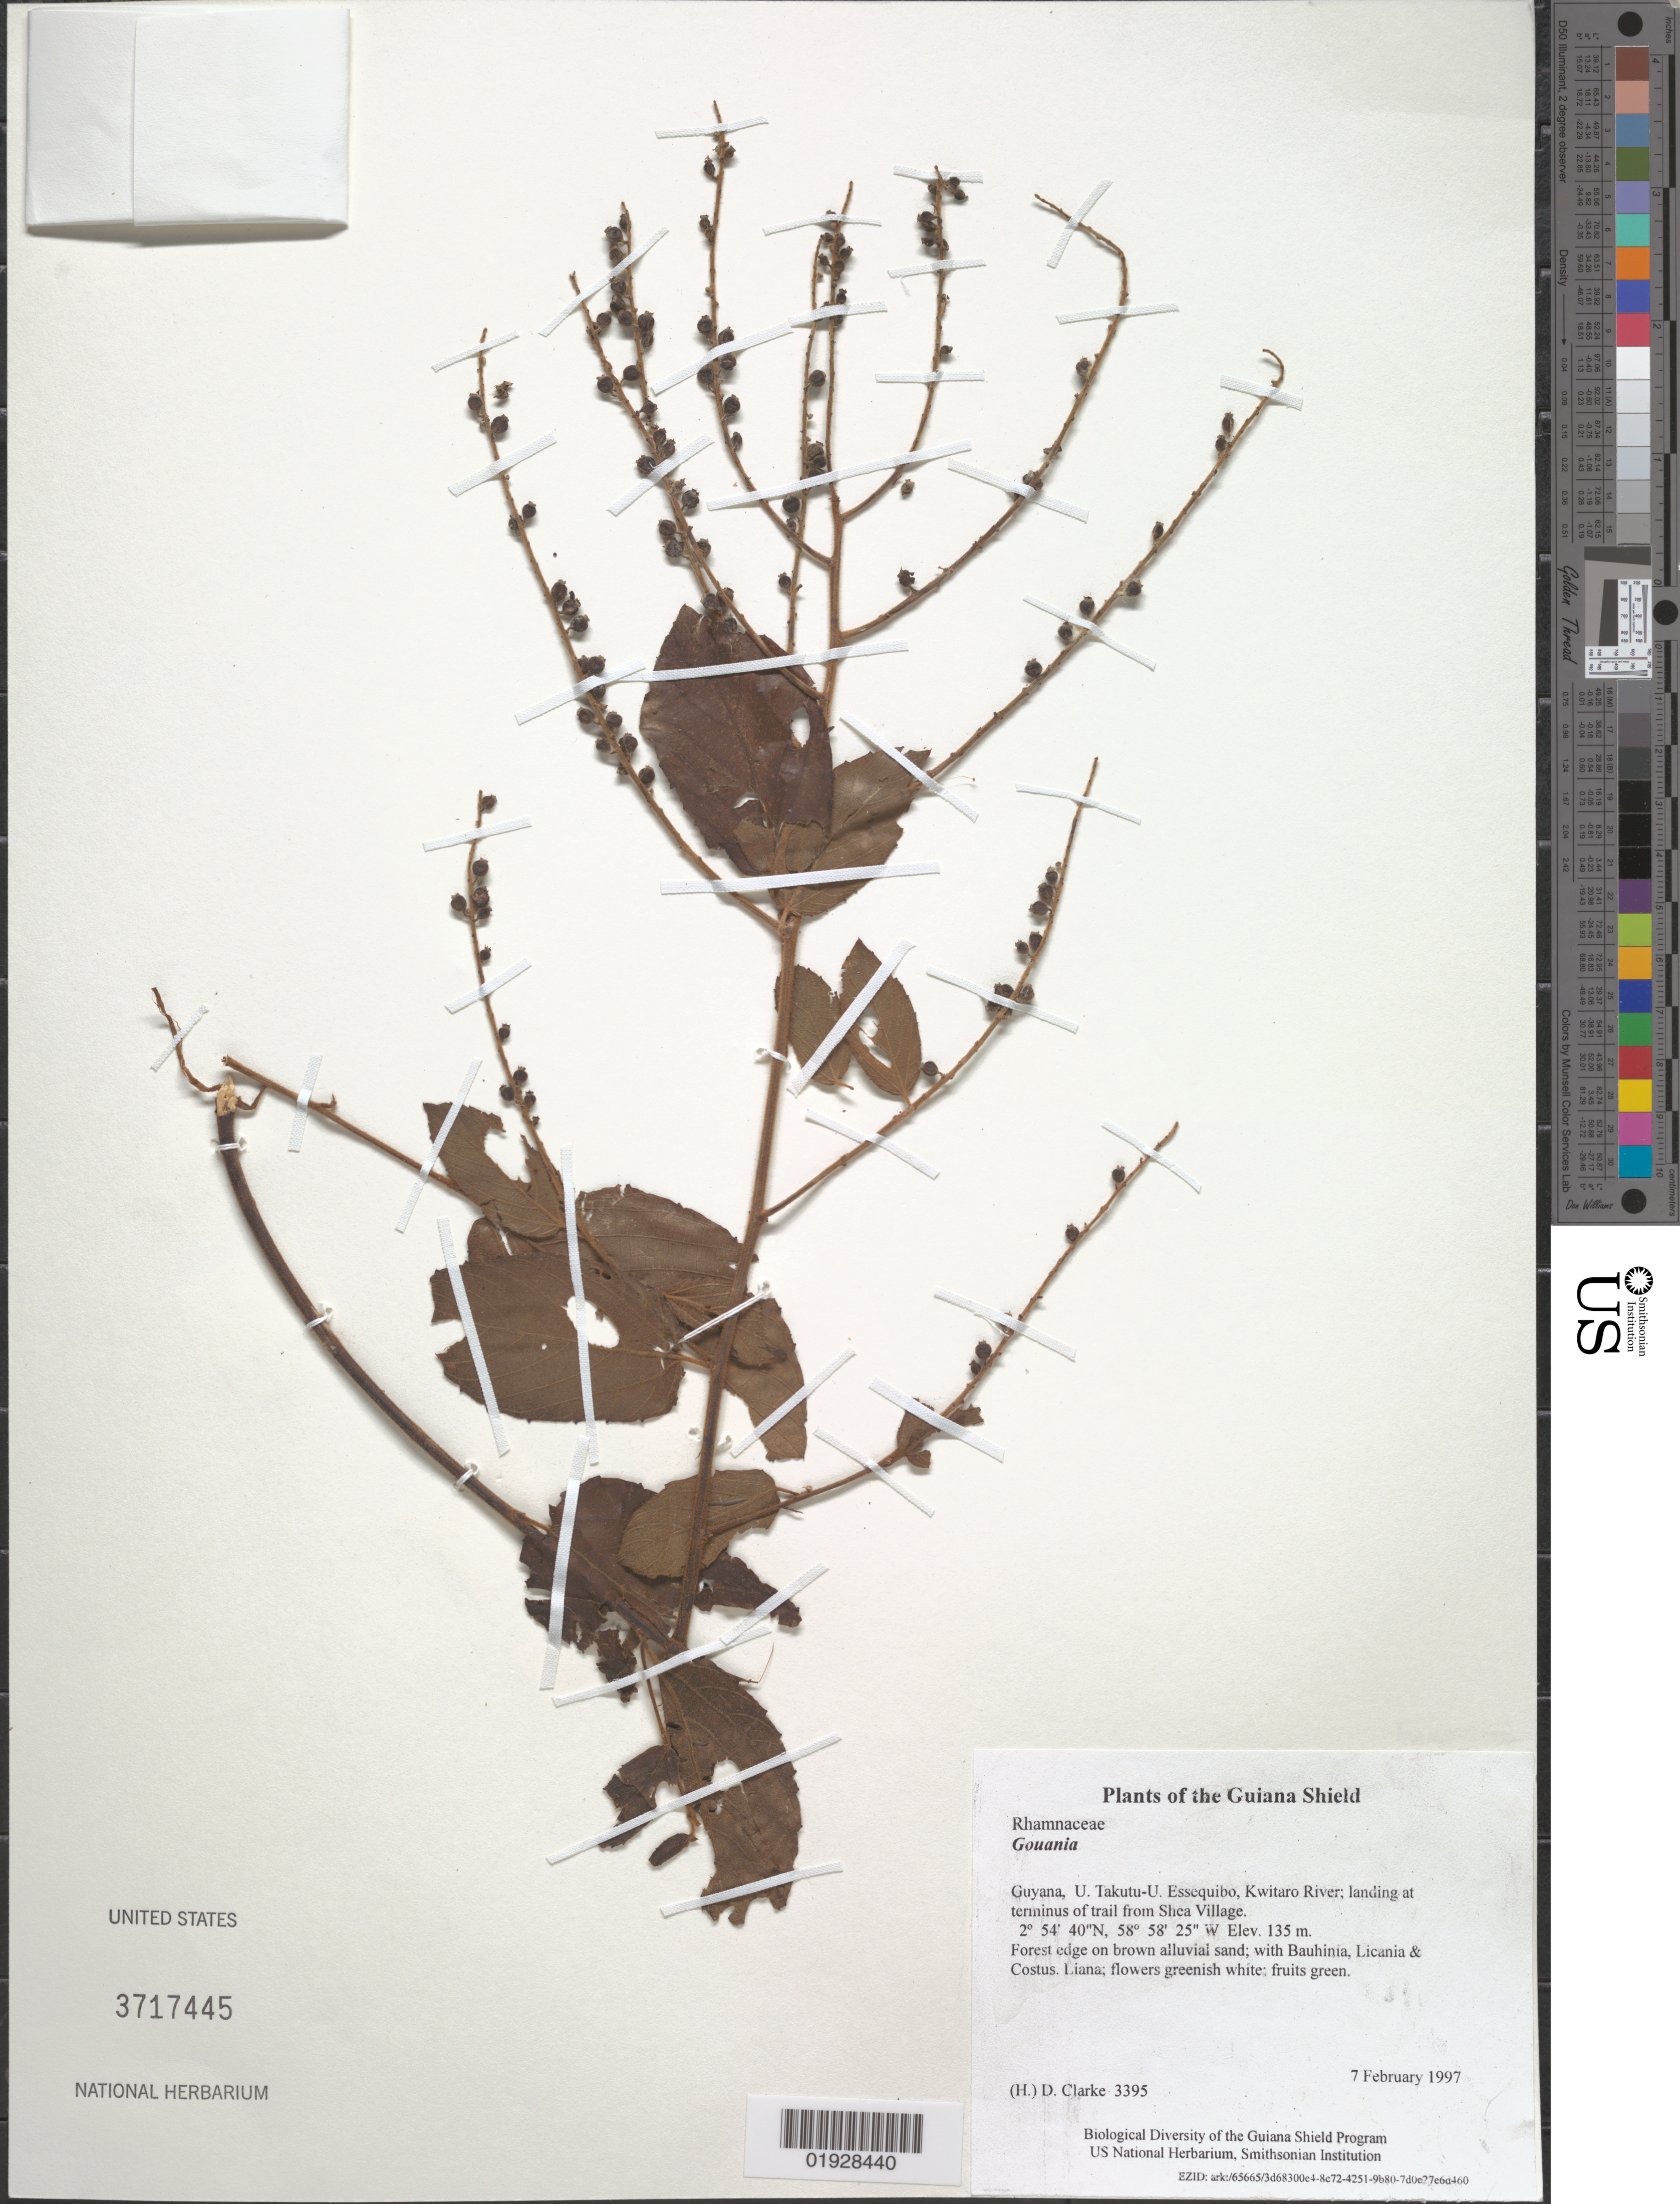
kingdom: Plantae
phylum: Tracheophyta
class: Magnoliopsida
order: Rosales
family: Rhamnaceae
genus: Gouania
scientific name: Gouania polygama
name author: (Jacq.) Urb.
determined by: Figueira, Mauricio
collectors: H. D. Clarke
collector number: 3395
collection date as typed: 7 February 1997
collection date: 1997-02-07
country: Guyana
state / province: U. Takutu-U. Essequibo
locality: Kwitaro River; landing at terminus of trail from Shea Village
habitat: Forest edge on brown alluvial sand; with Bauhinia, Licania & Costus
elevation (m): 135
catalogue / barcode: US 3717445